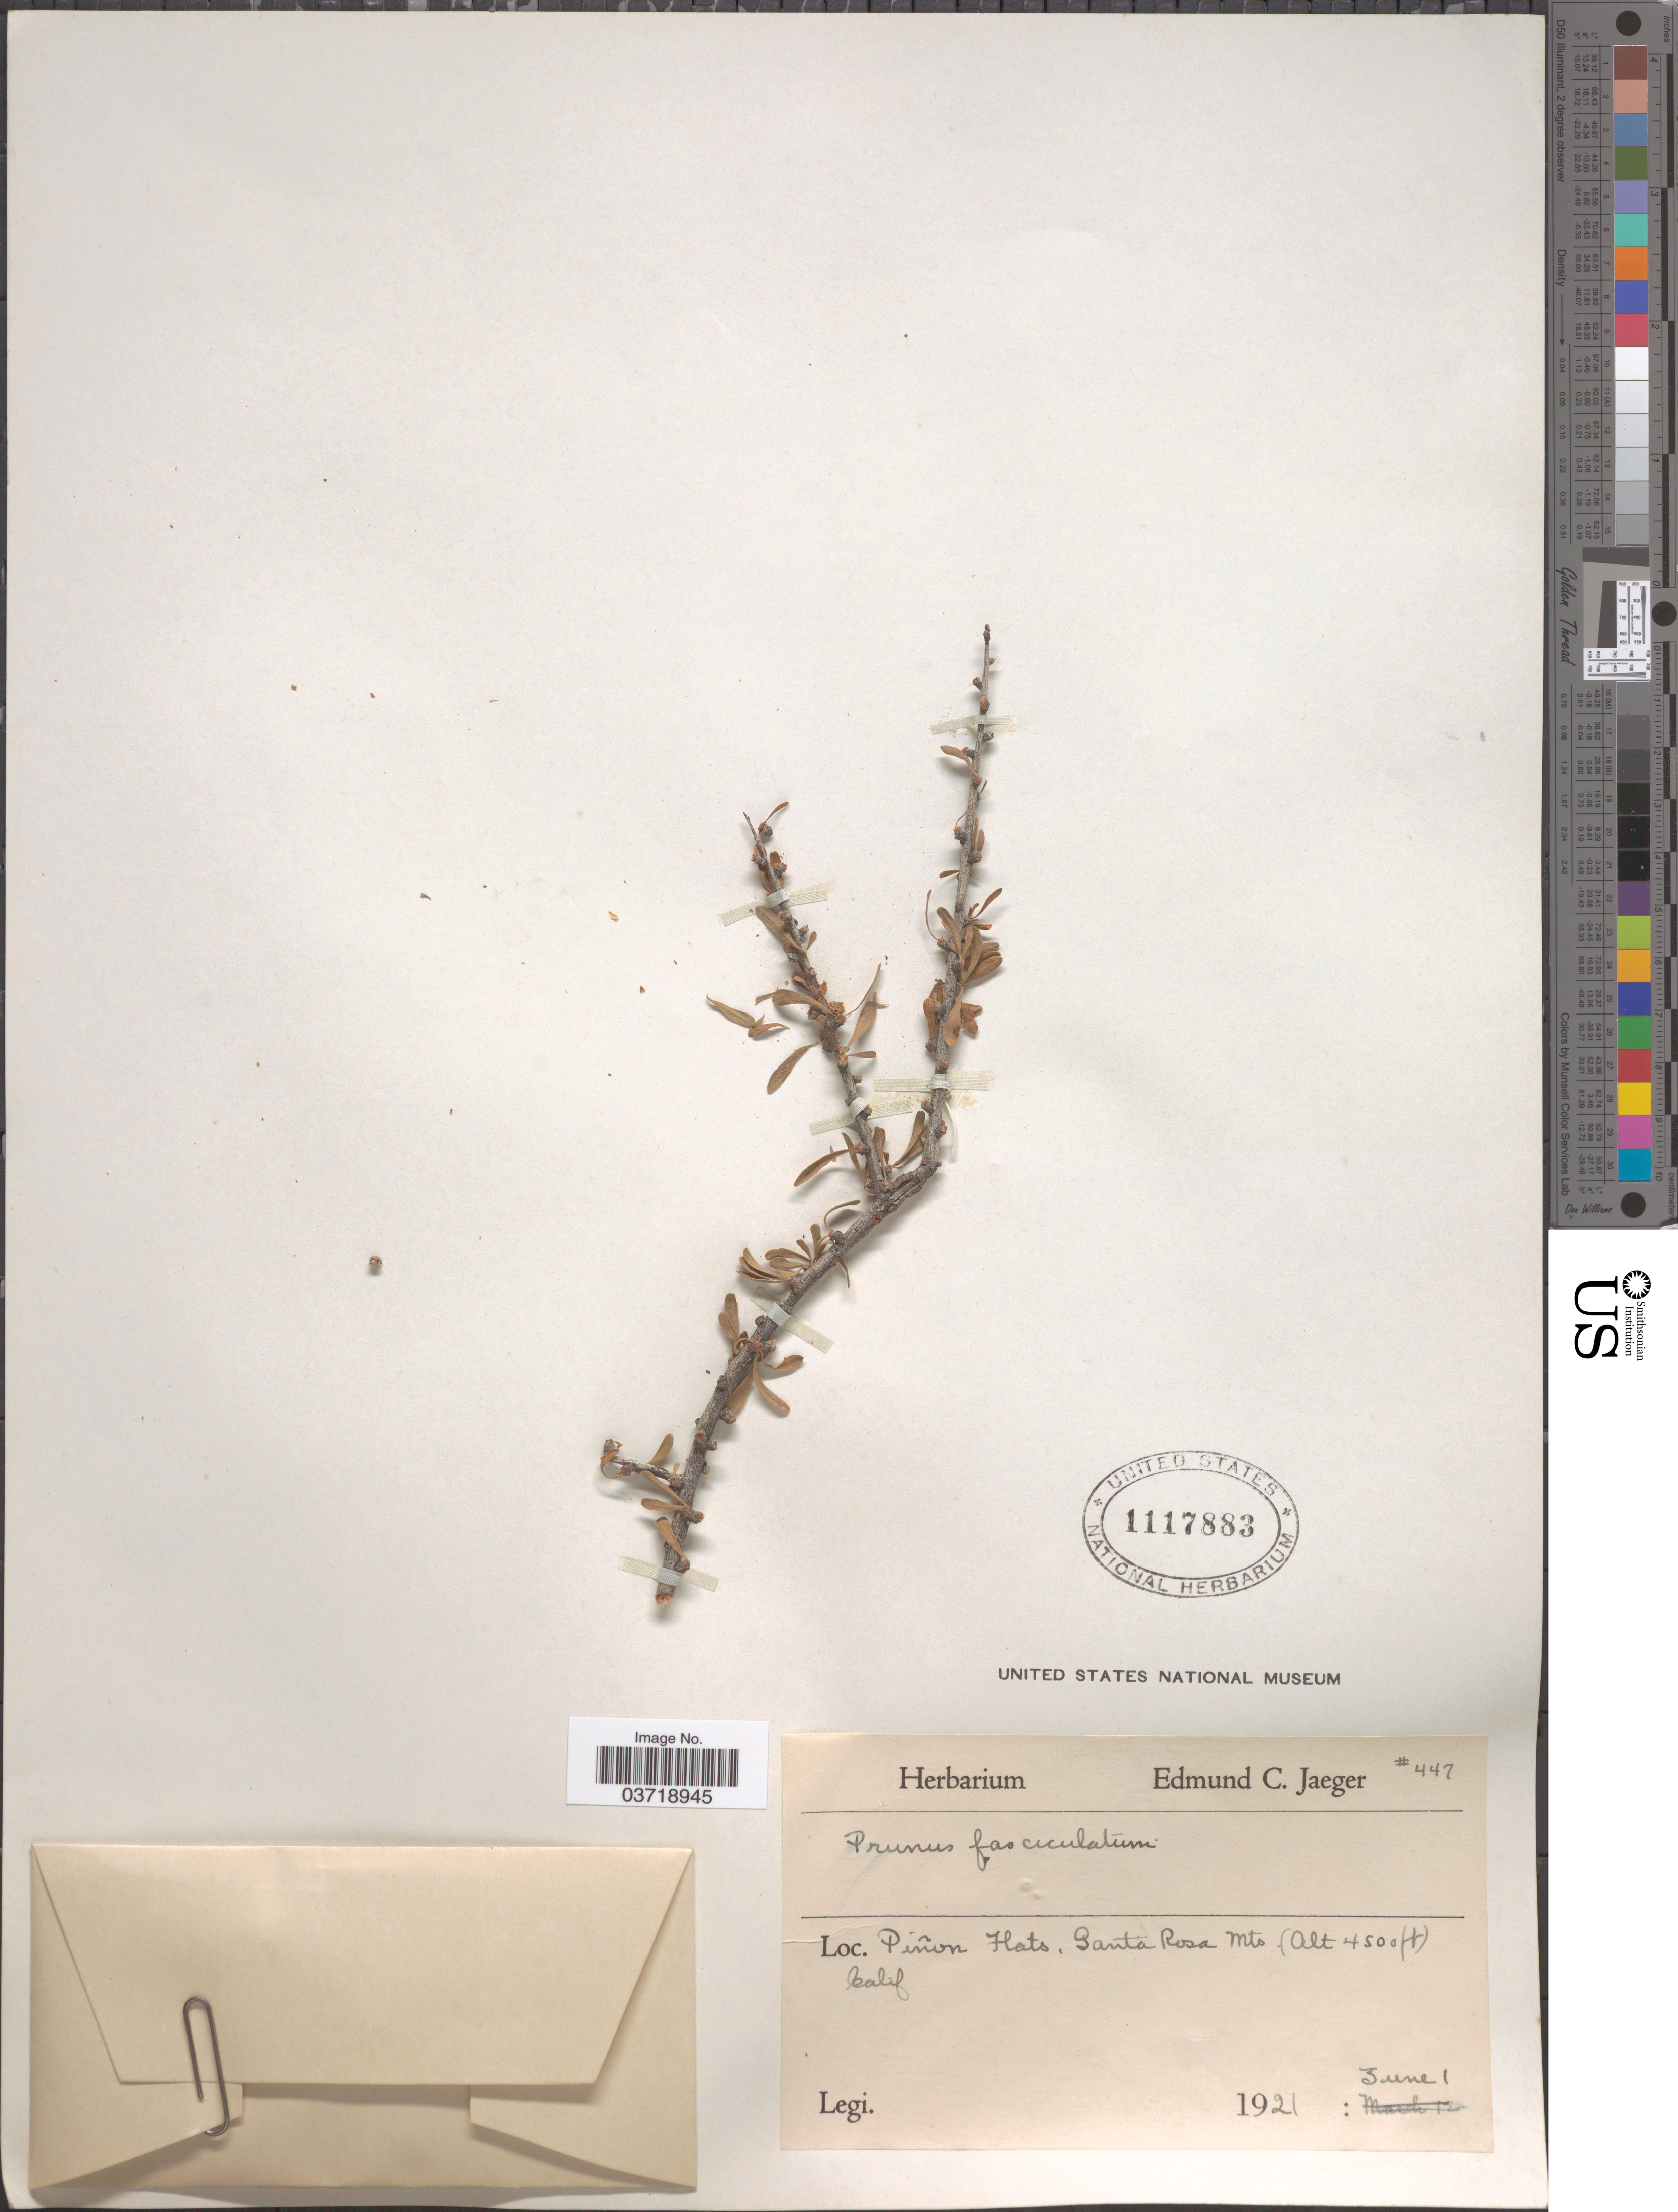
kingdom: Plantae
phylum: Tracheophyta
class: Magnoliopsida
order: Rosales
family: Rosaceae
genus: Prunus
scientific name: Prunus fasciculata var. fasciculata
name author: (Torr.) A. Gray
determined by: Strong, Mark T., (BOT), Smithsonian Institution - National Museum of Natural History (UNITED STATES)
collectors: ex herb. E.C. Jaeger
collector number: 447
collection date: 1921-06-01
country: United States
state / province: California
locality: Piñon Flats, Santa Rosa Mts.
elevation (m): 1372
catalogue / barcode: US 1117883